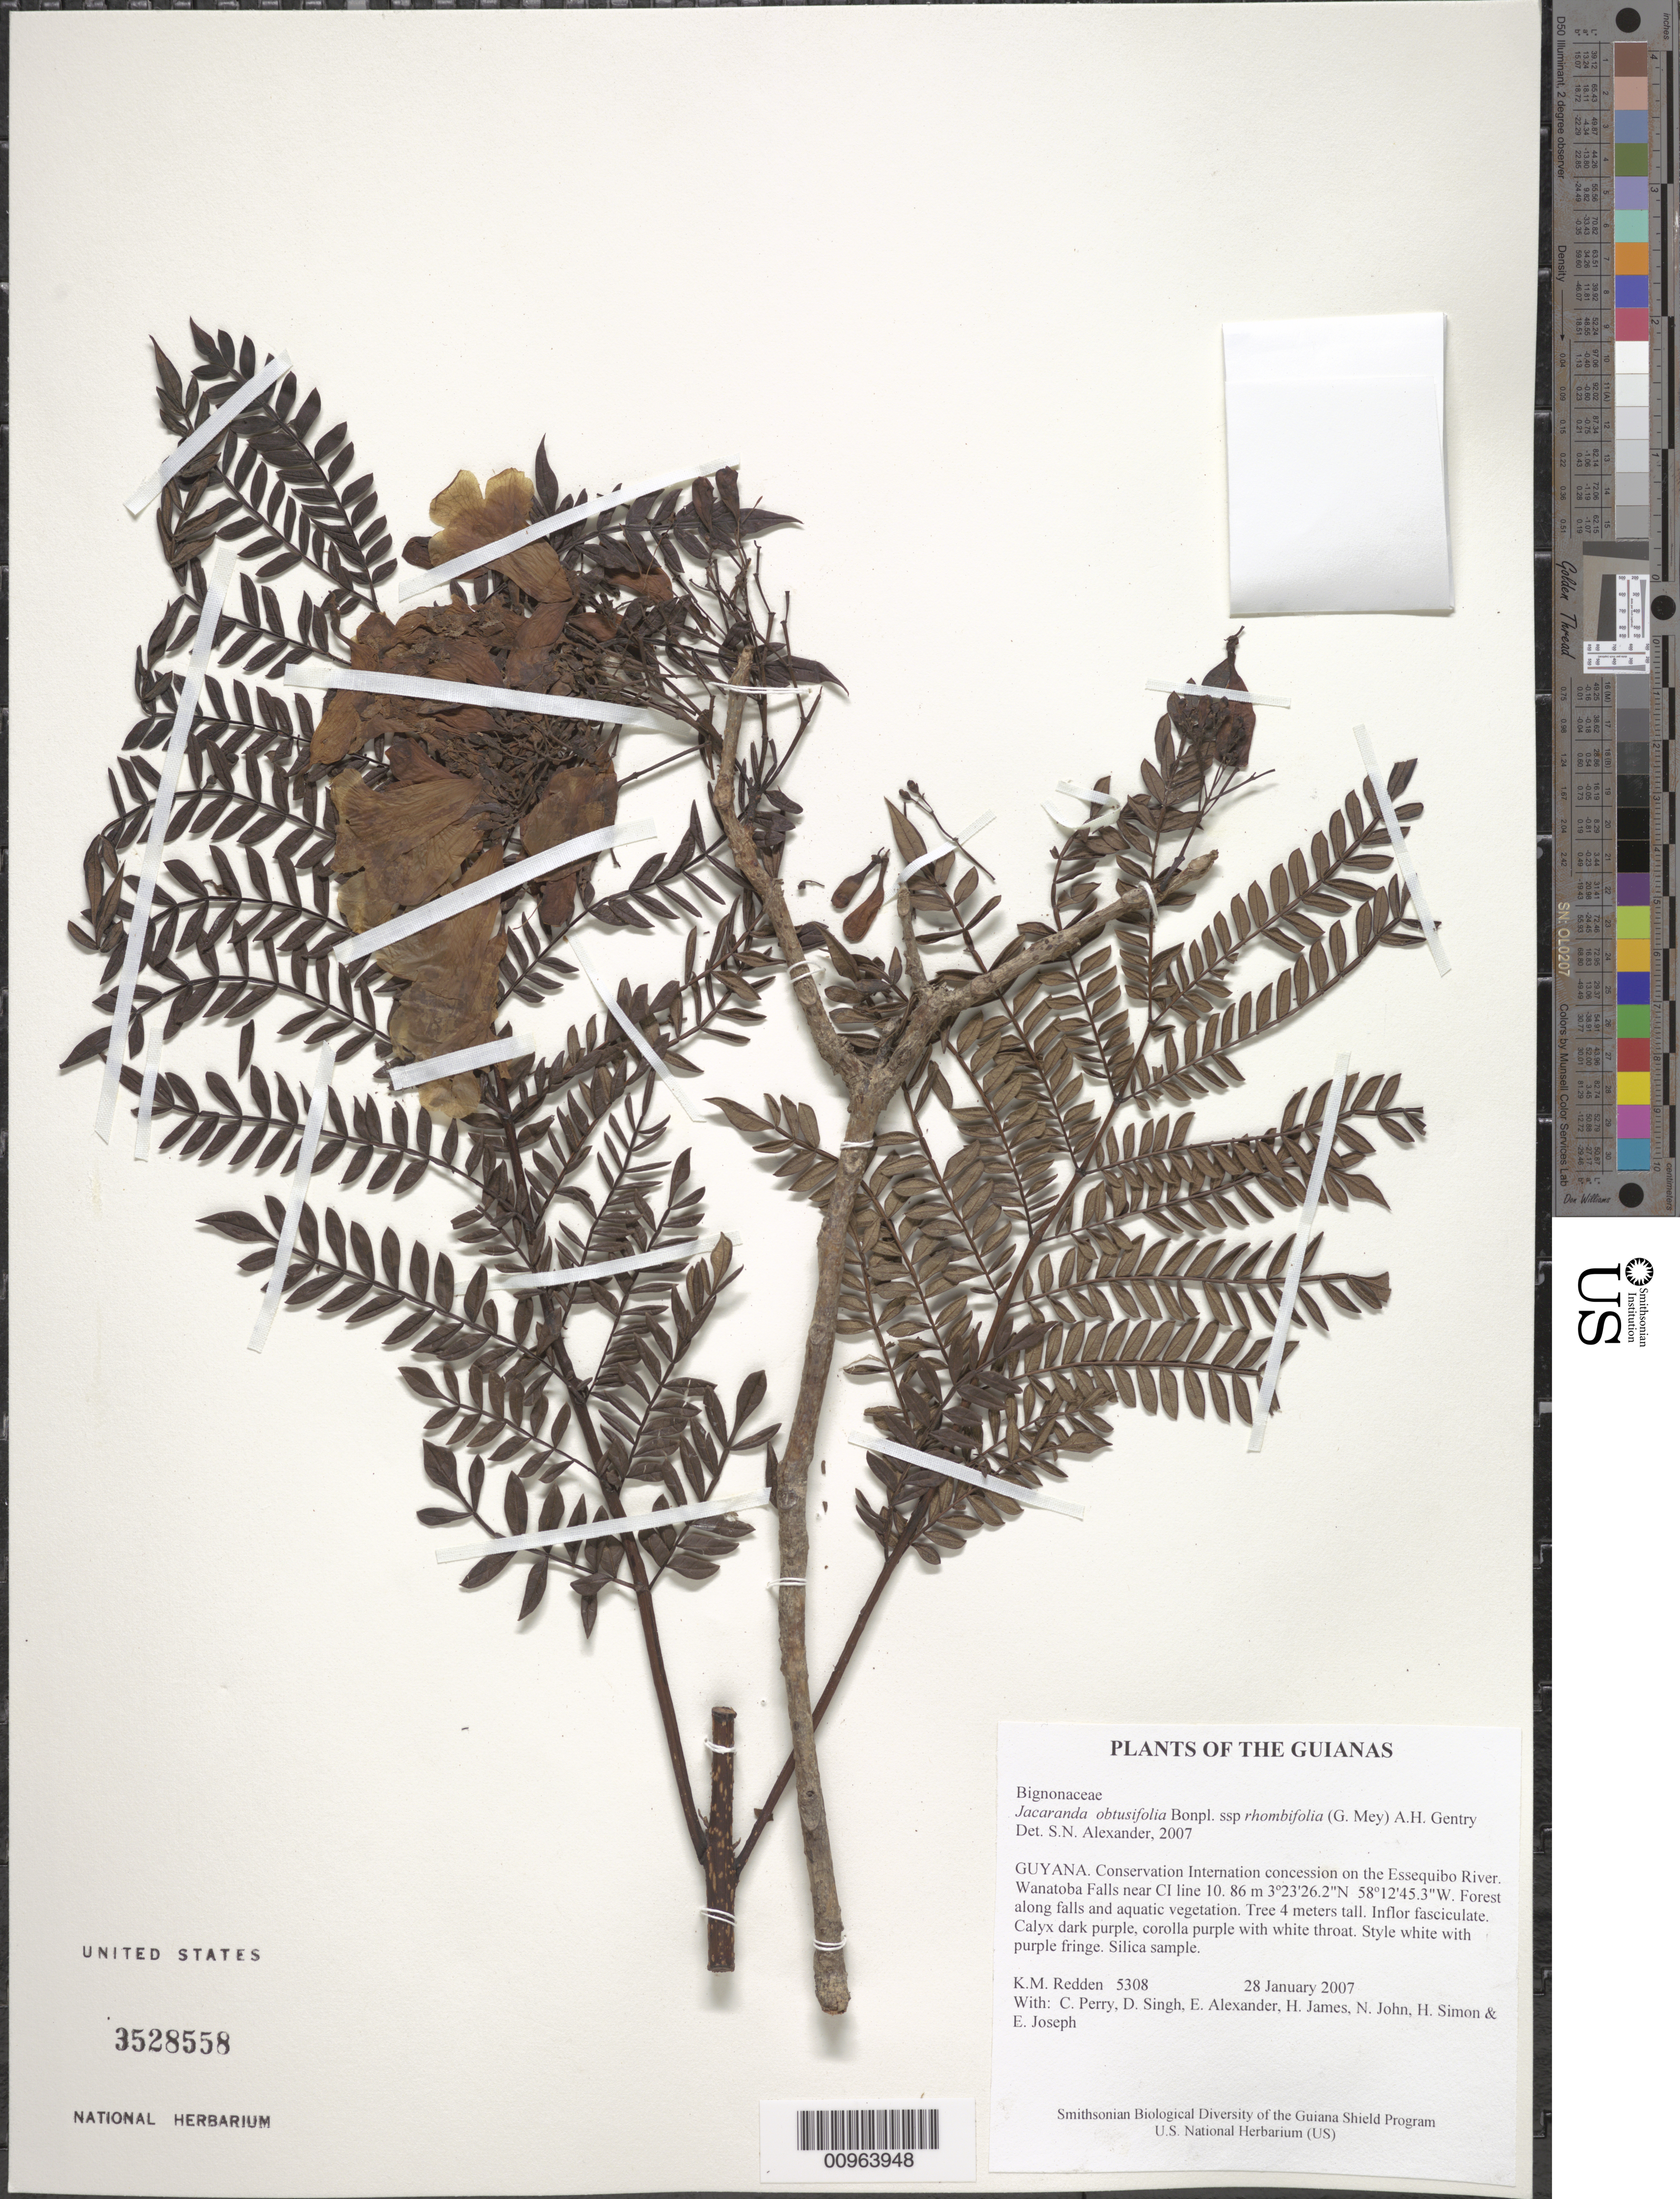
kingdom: Plantae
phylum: Tracheophyta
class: Magnoliopsida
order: Lamiales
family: Bignoniaceae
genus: Jacaranda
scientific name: Jacaranda obtusifolia subsp. rhombifolia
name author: (G. Mey.) A.H. Gentry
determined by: Alexander, S. N.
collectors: K. M. Redden, C. Perry, D. Singh, E. Alexander, H. James, N. John, H. Simon & E. Joseph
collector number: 5308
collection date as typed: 28 January 2007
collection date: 2007-01-28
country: Guyana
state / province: U. Takutu-U. Essequibo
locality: Conservation International concession on the Essequibo River. Wanatoba Falls near CI line 10.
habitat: Forest along falls and aquatic vegetation.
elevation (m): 86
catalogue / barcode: US 3528558